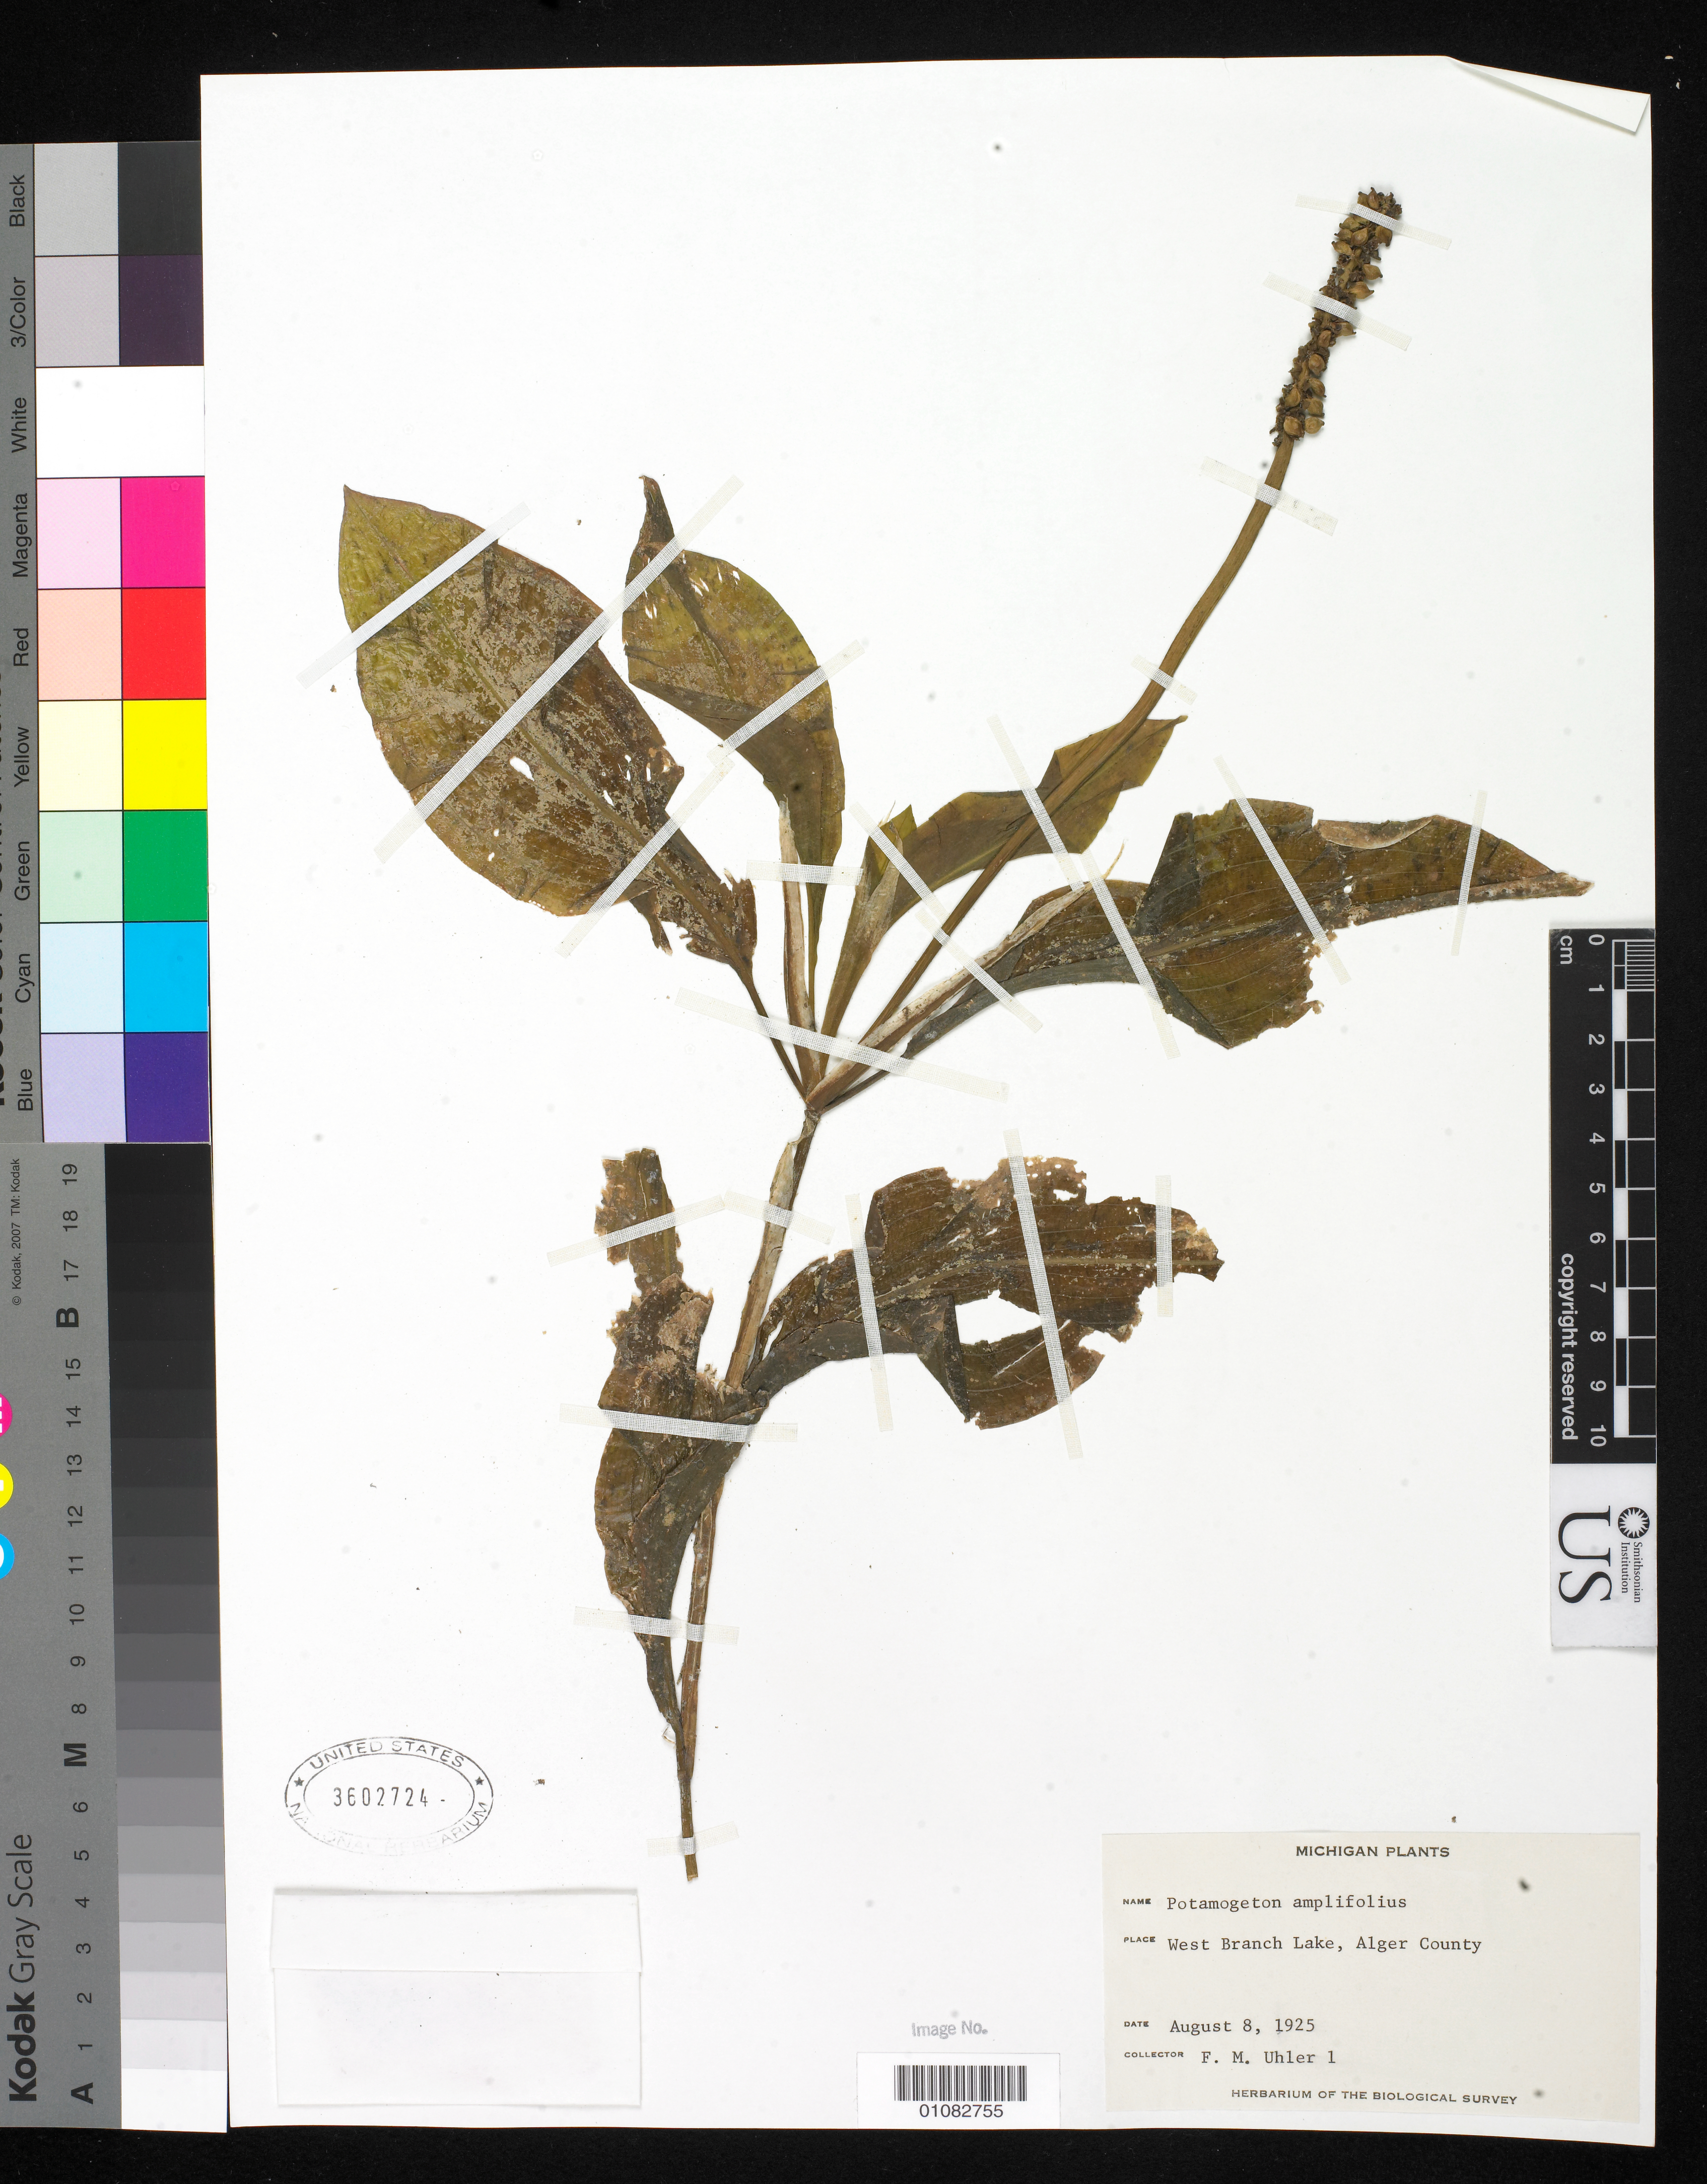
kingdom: Plantae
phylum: Tracheophyta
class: Liliopsida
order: Alismatales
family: Potamogetonaceae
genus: Potamogeton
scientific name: Potamogeton amplifolius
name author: Tuckerm.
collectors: F. Uhler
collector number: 1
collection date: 1925-08-08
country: United States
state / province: Michigan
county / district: Alger County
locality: West Branch Lake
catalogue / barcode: US 3602724